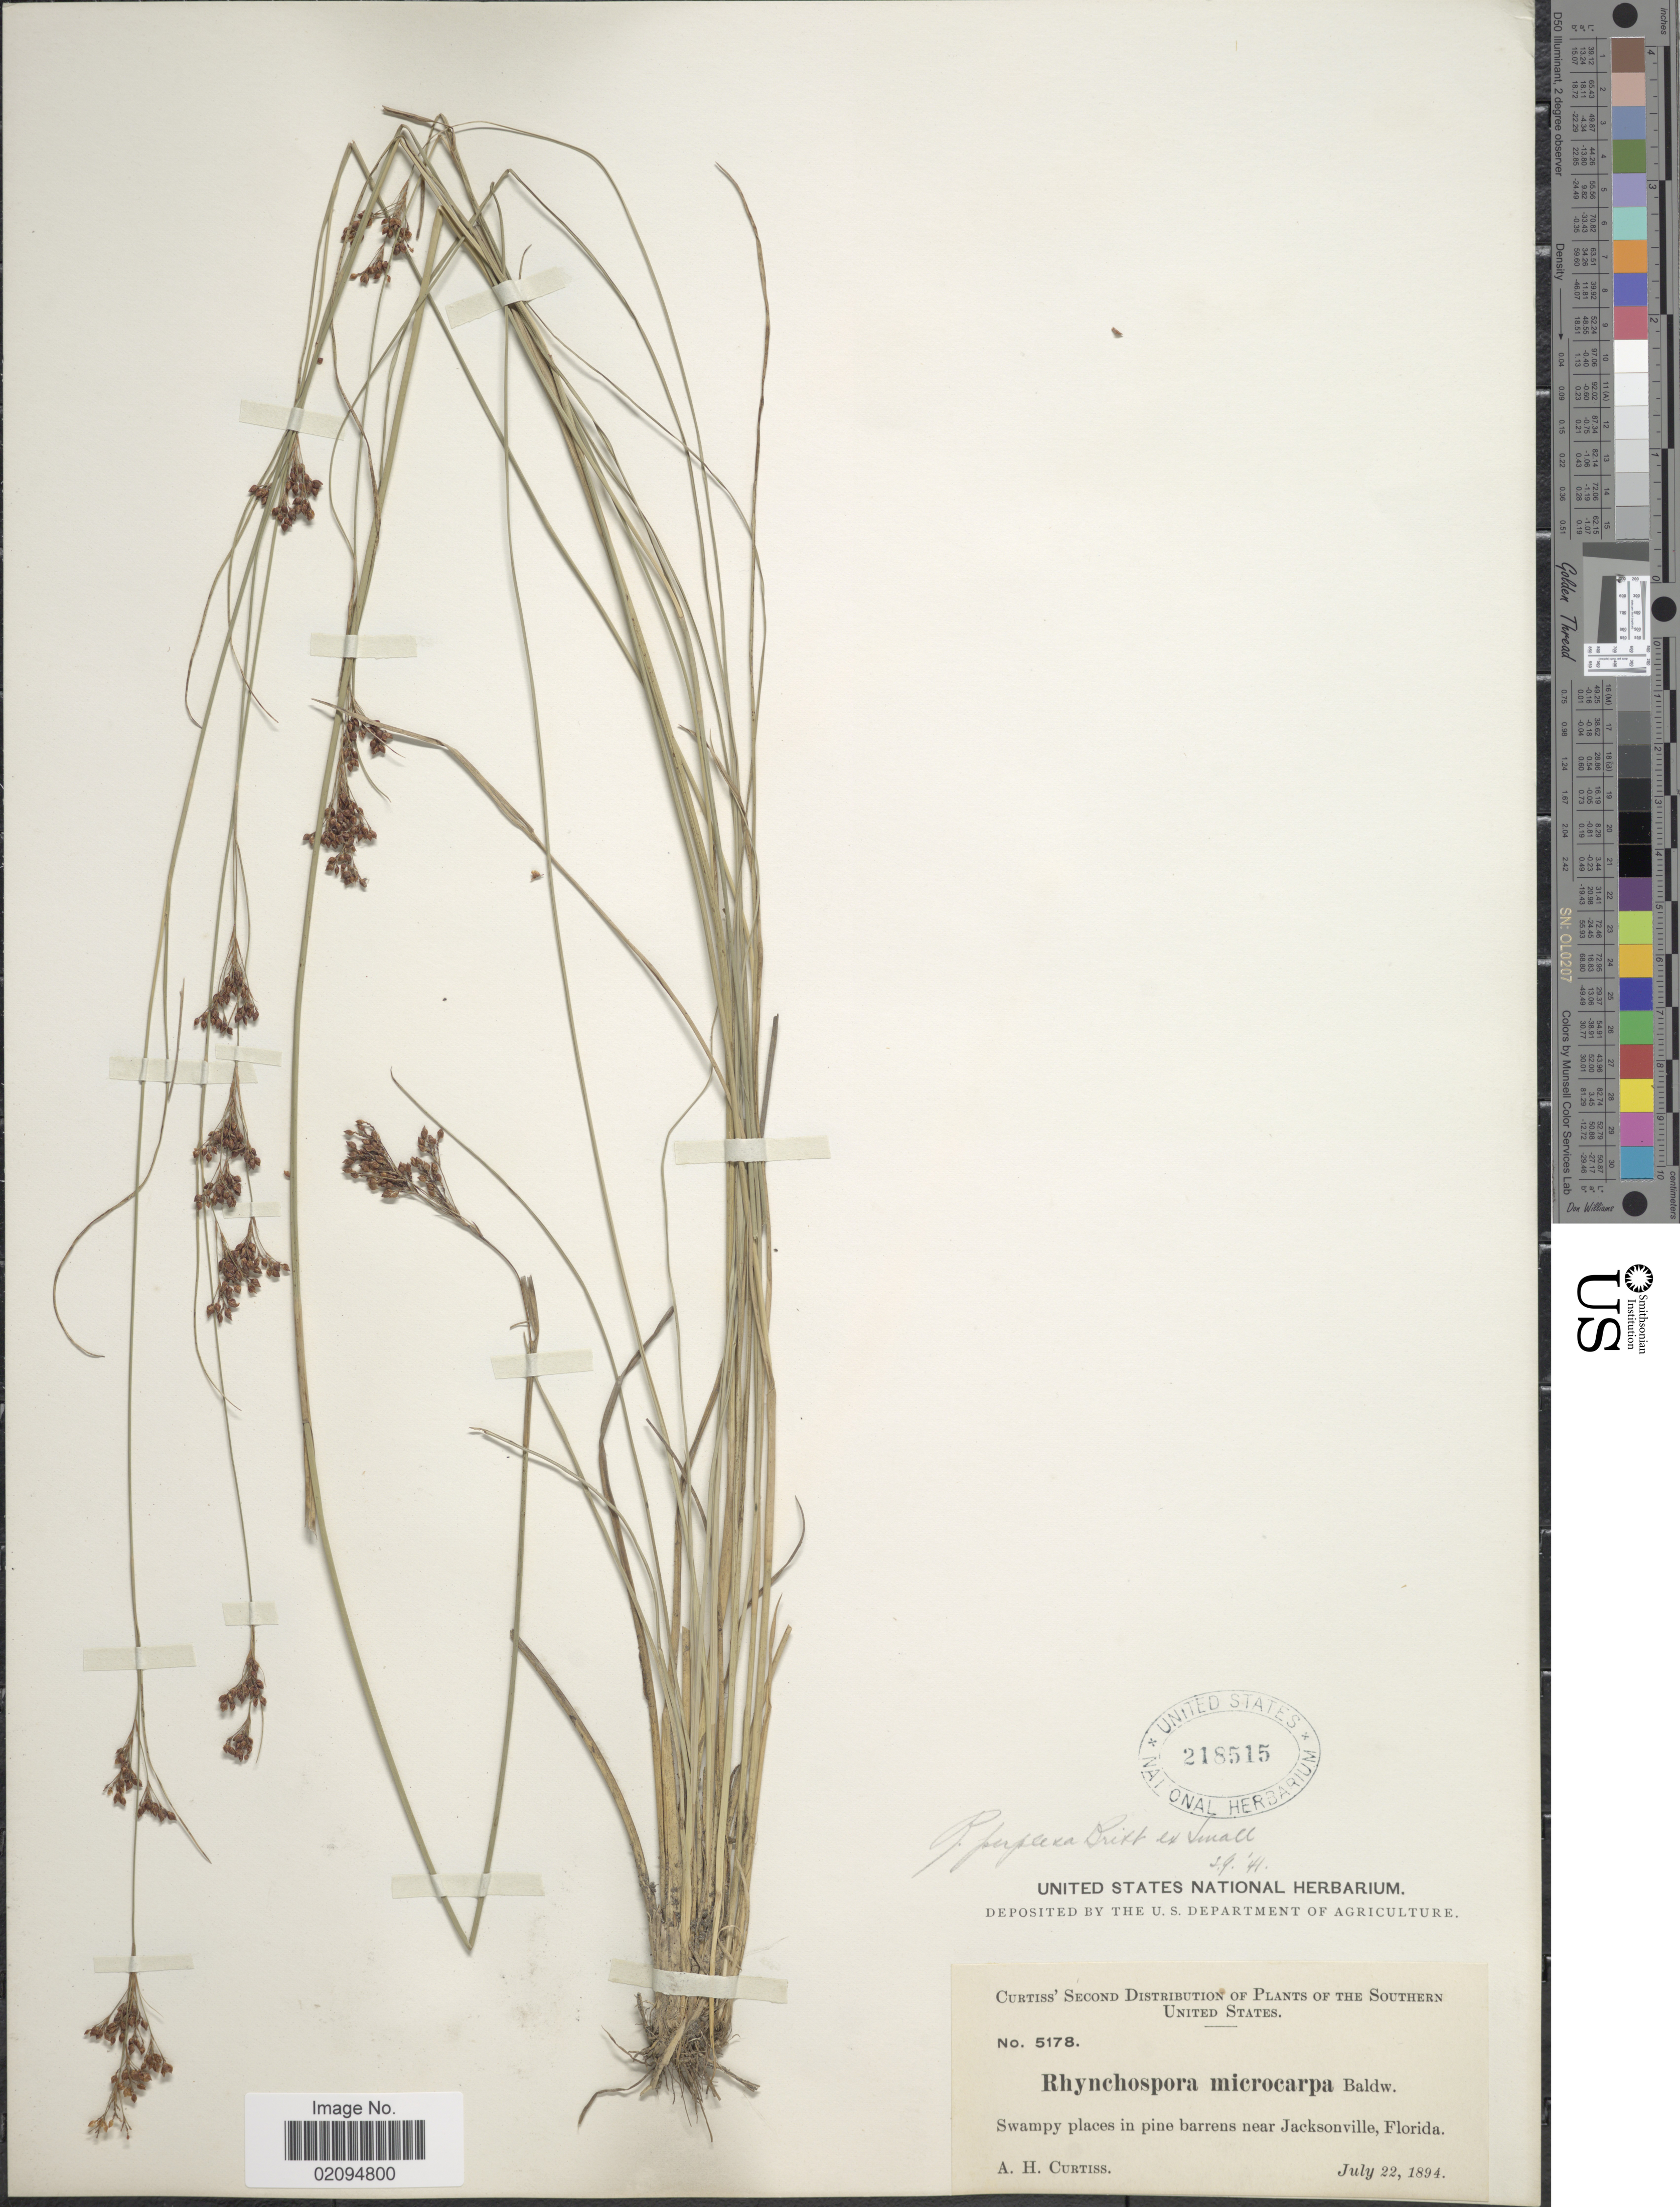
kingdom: Plantae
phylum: Tracheophyta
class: Liliopsida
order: Poales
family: Cyperaceae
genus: Rhynchospora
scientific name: Rhynchospora perplexa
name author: Britton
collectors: A. H. Curtiss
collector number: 5178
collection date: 1894-07-22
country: United States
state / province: Florida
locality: In pine barrens near Jacksonville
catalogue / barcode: US 218515